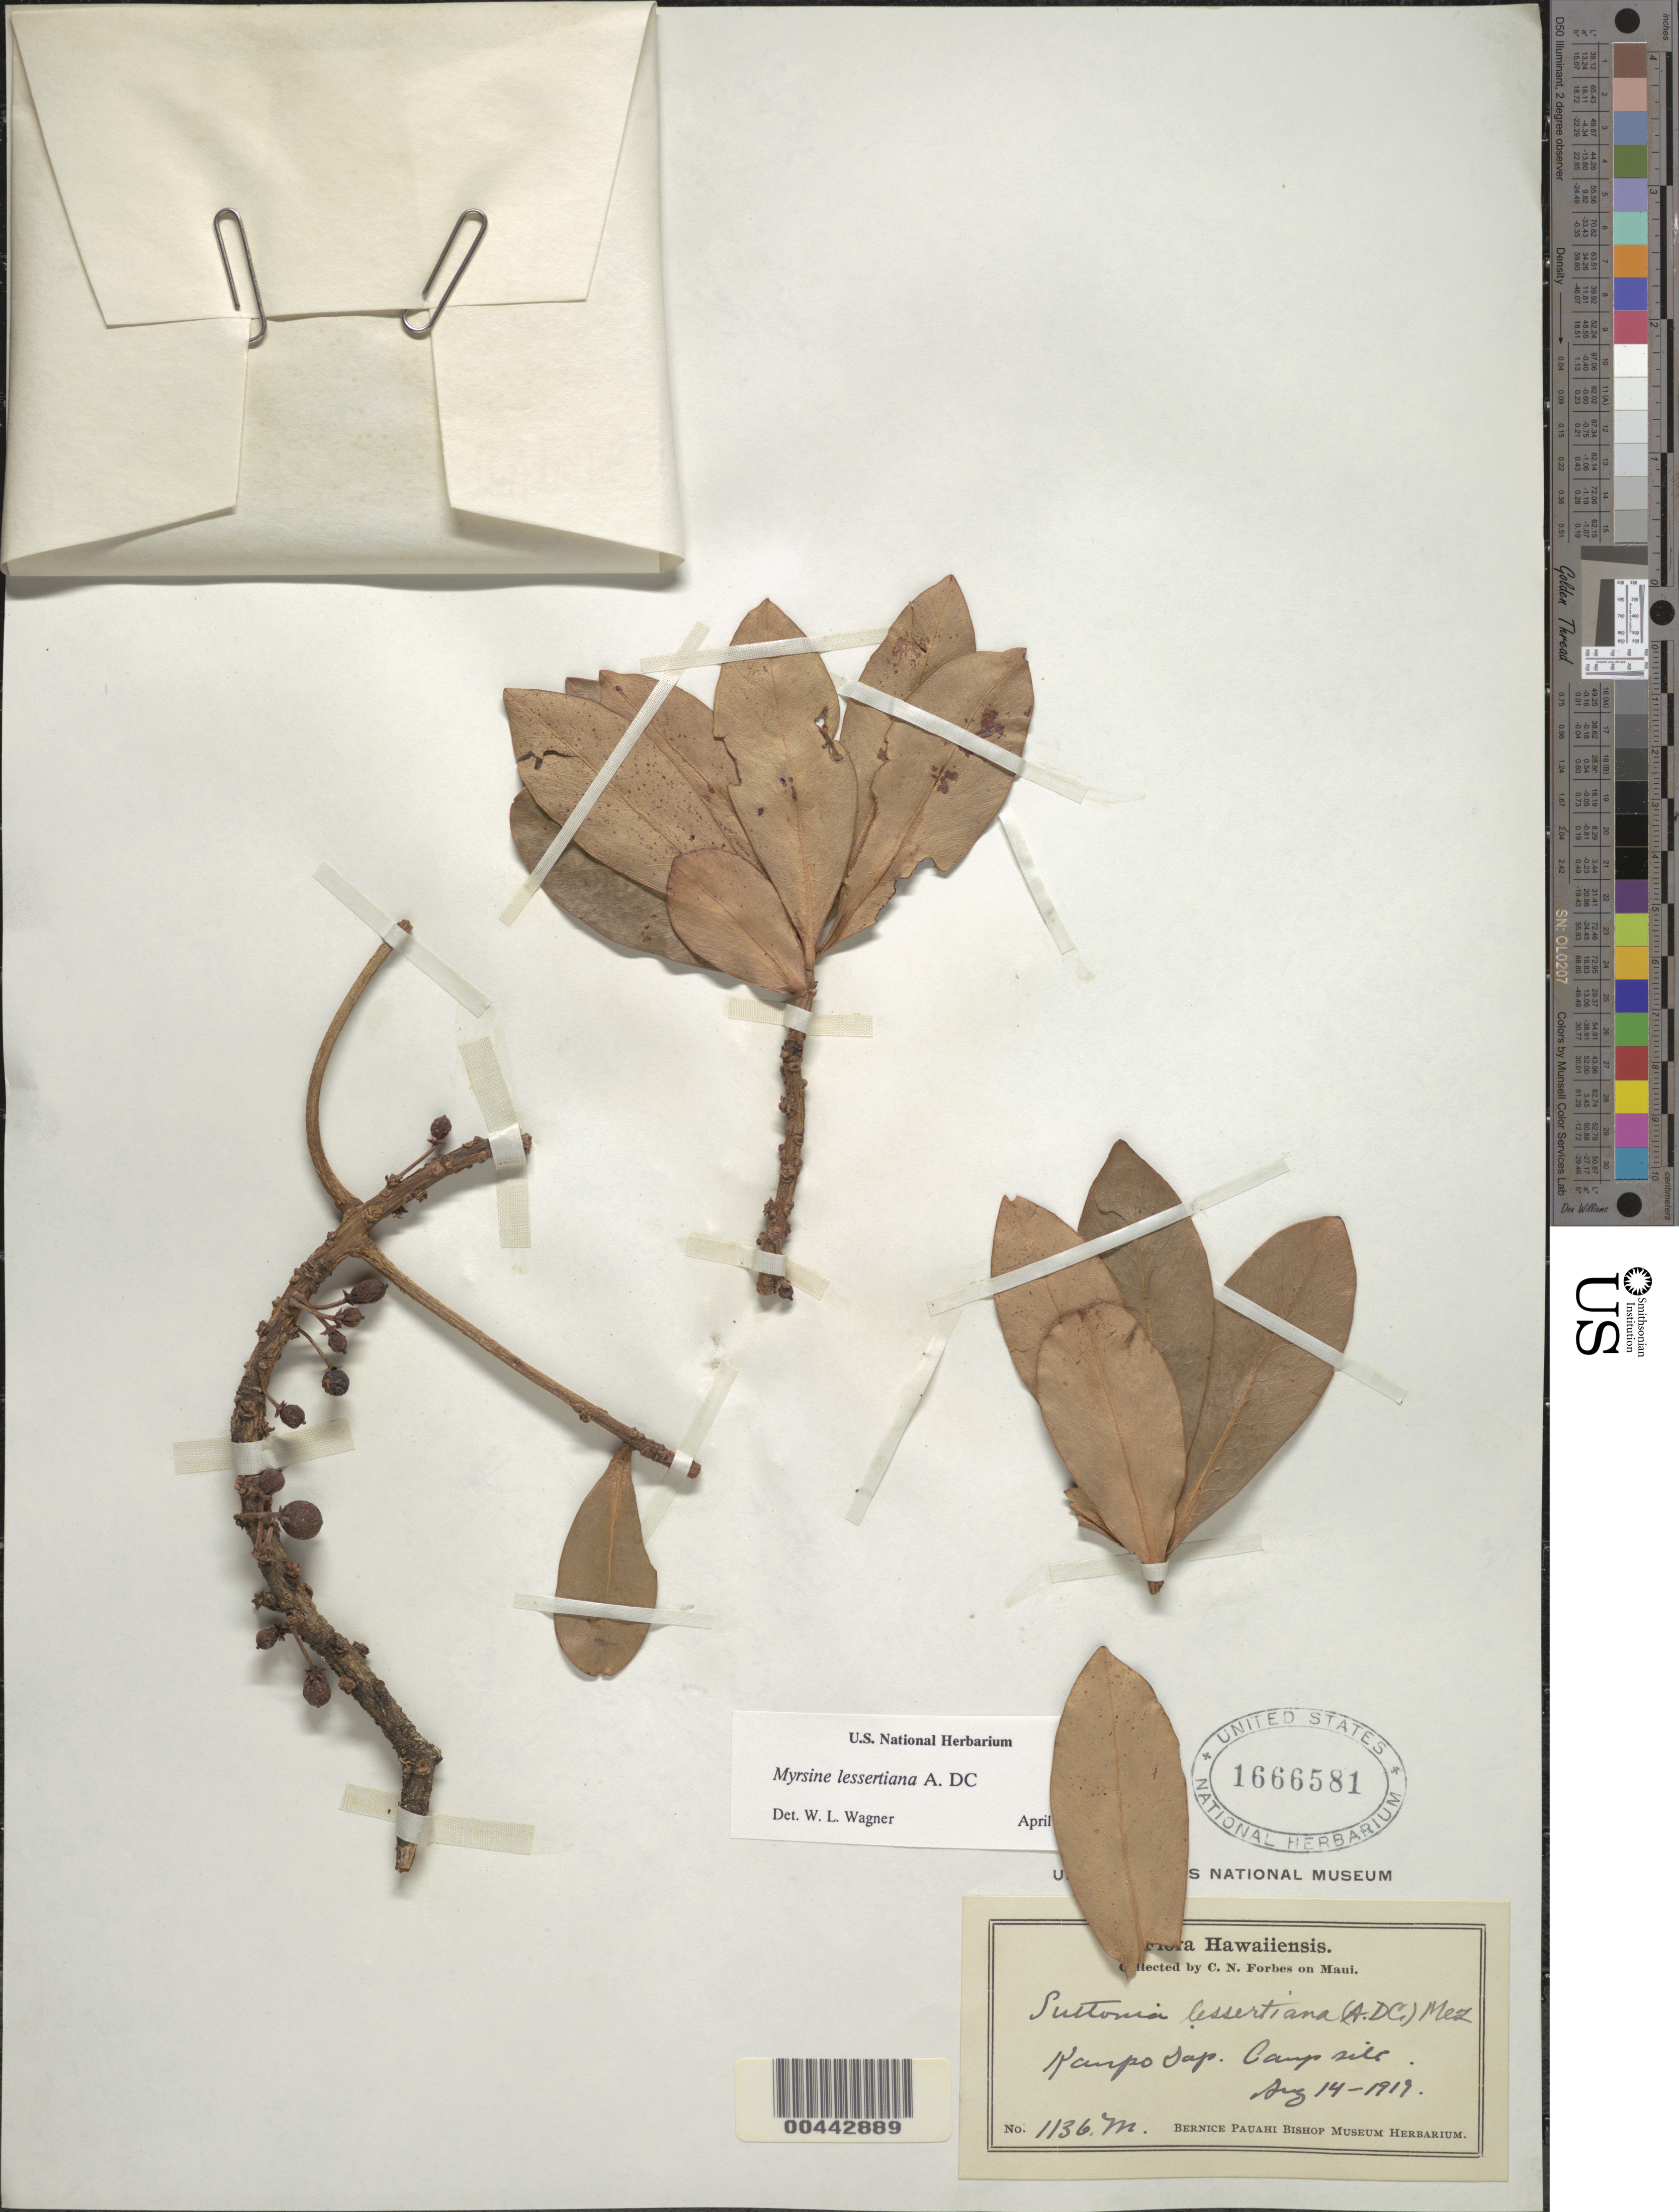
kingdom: Plantae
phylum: Tracheophyta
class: Magnoliopsida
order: Ericales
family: Primulaceae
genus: Myrsine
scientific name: Myrsine lessertiana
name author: A. DC.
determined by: Wagner, W. L., (BOT), Smithsonian Institution - National Museum of Natural History (UNITED STATES)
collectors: C. N. Forbes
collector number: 1136.M.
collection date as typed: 14 Aug 1919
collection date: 1919-08-14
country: United States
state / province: Hawaii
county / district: Maui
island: Maui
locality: Kaupo Gap. Camp site.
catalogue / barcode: US 1666581